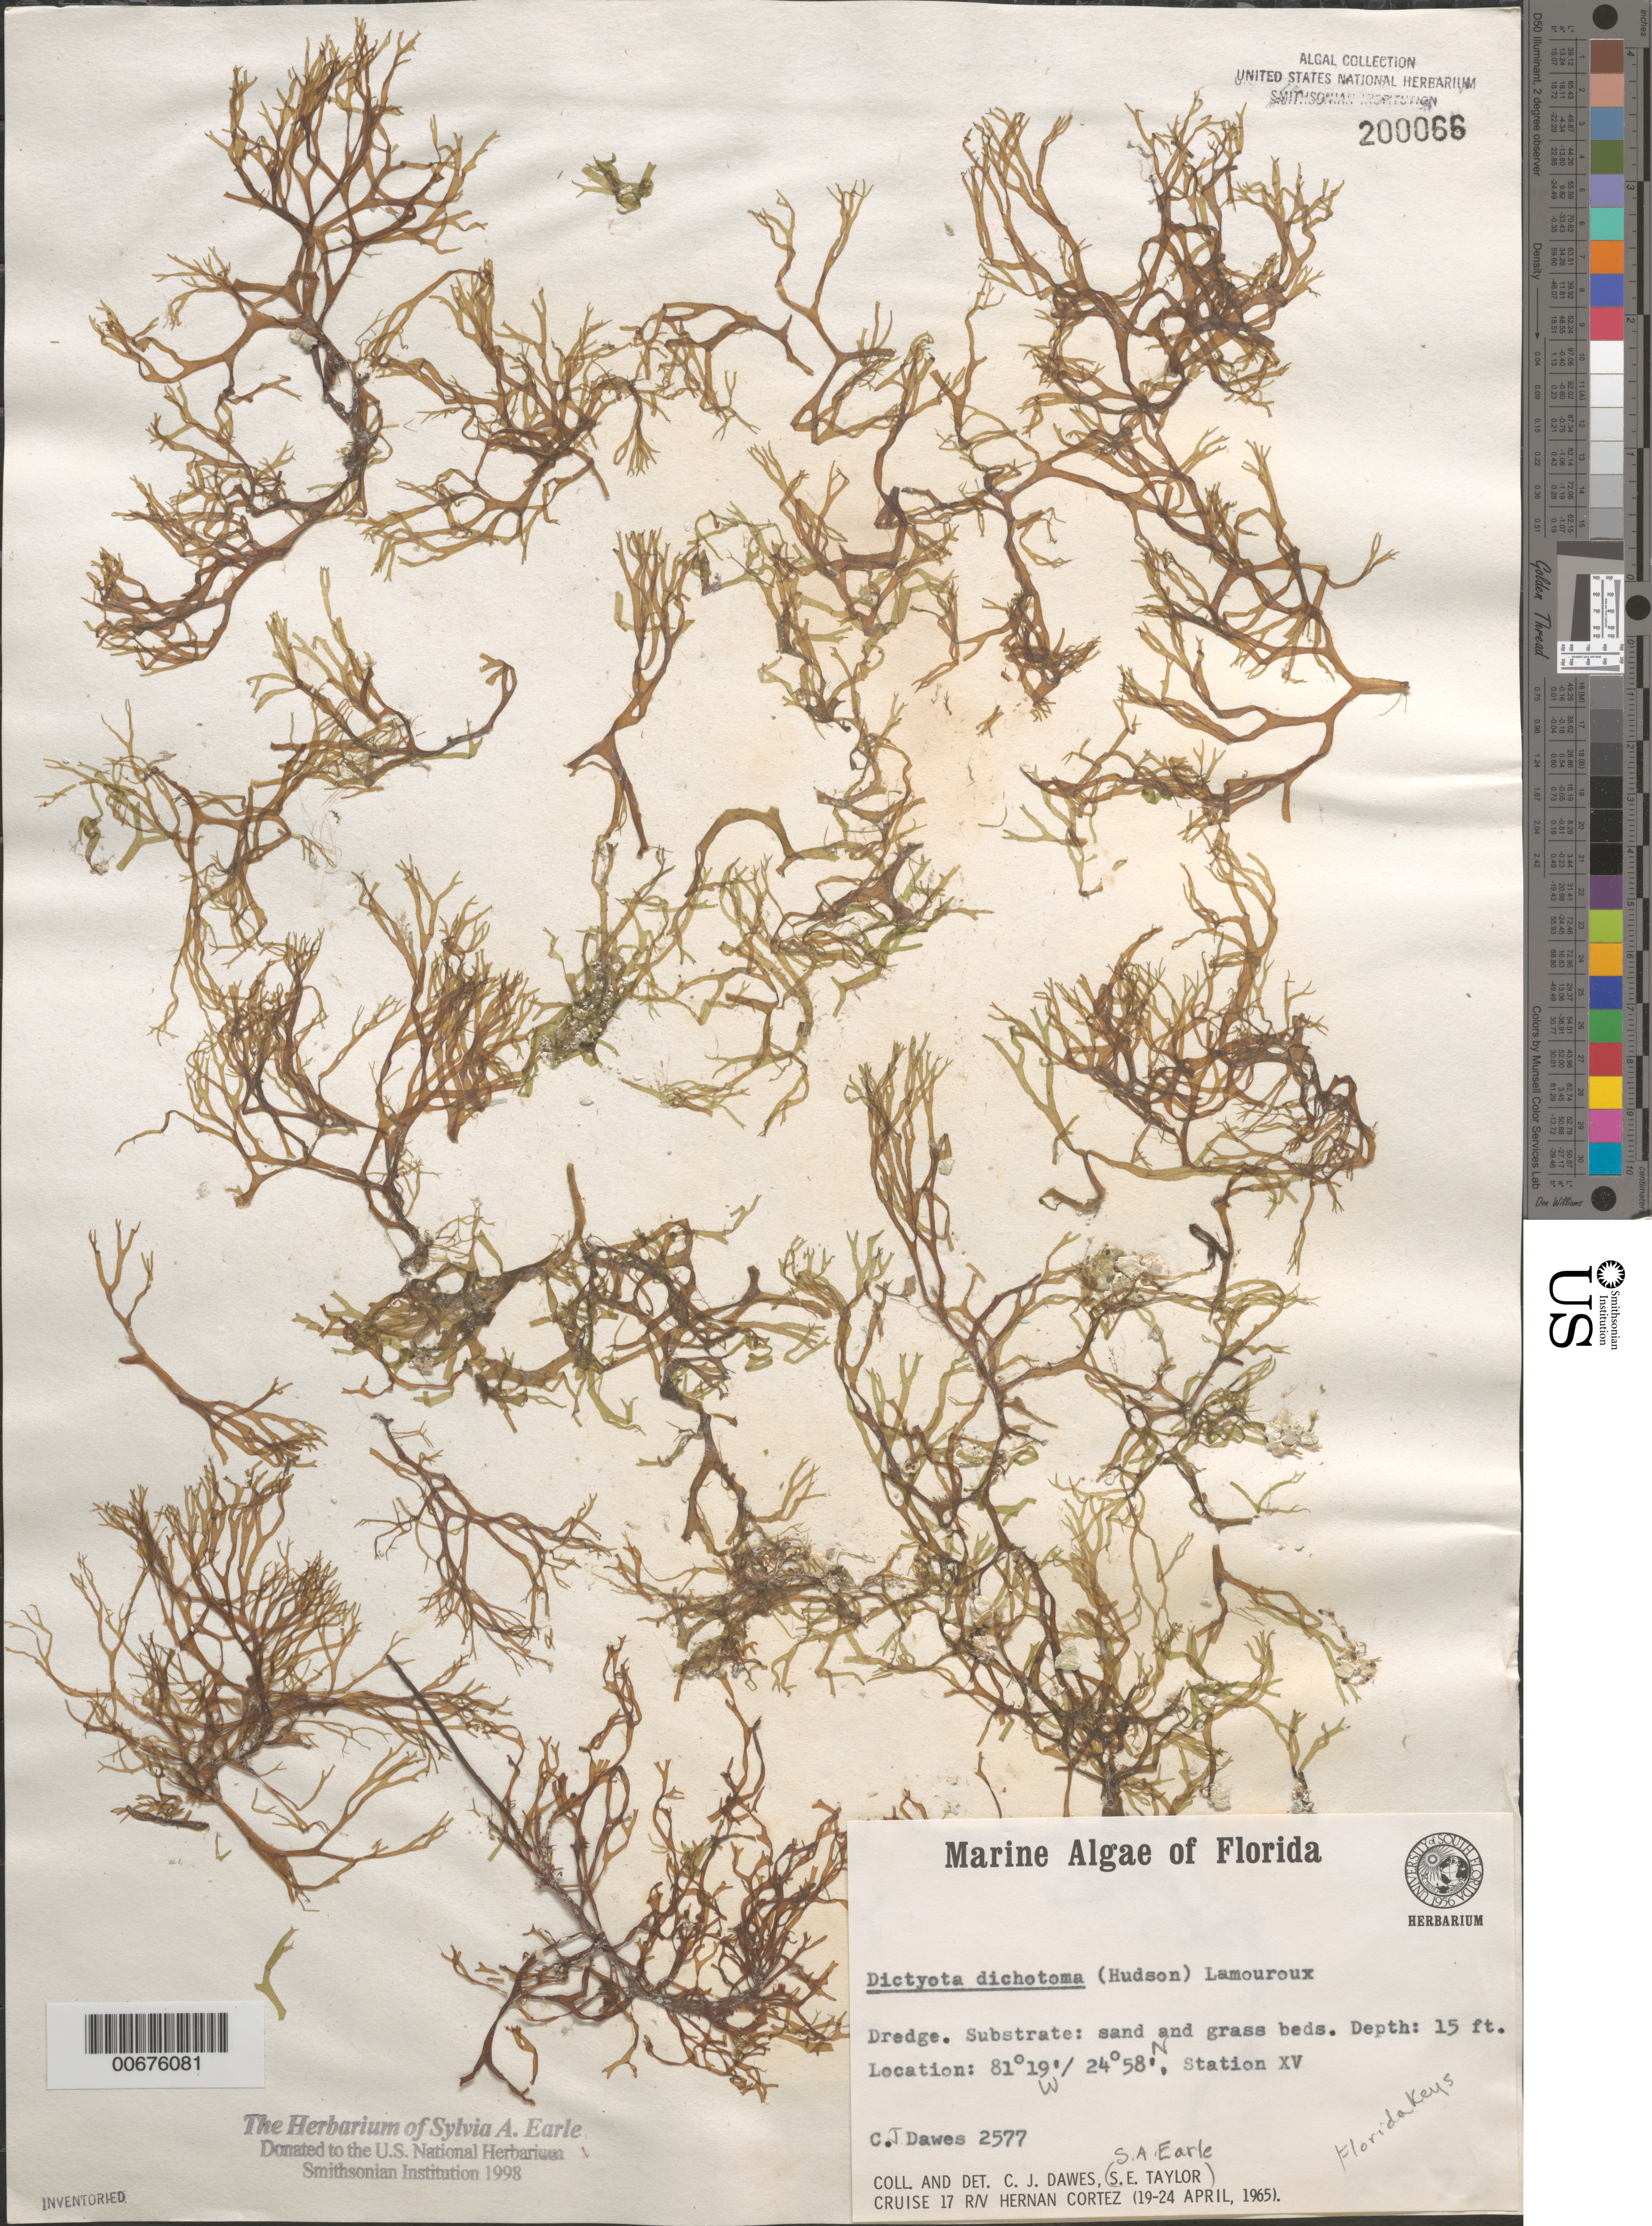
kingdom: Chromista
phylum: Ochrophyta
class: Phaeophyceae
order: Dictyotales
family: Dictyotaceae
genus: Dictyota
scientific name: Dictyota dichotoma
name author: (Huds.) J.V.Lamouroux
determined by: Dawes, C. J.; Earle, S. A.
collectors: C. Dawes & S. A. Earle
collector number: Cjd 2577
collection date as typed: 19 Apr 1965 to 24 Apr 1965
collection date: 1965-04-19/1965-04-24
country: United States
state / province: Florida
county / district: Monroe County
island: Florida Keys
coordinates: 24 58' N, 81 19' W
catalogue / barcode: US 200066